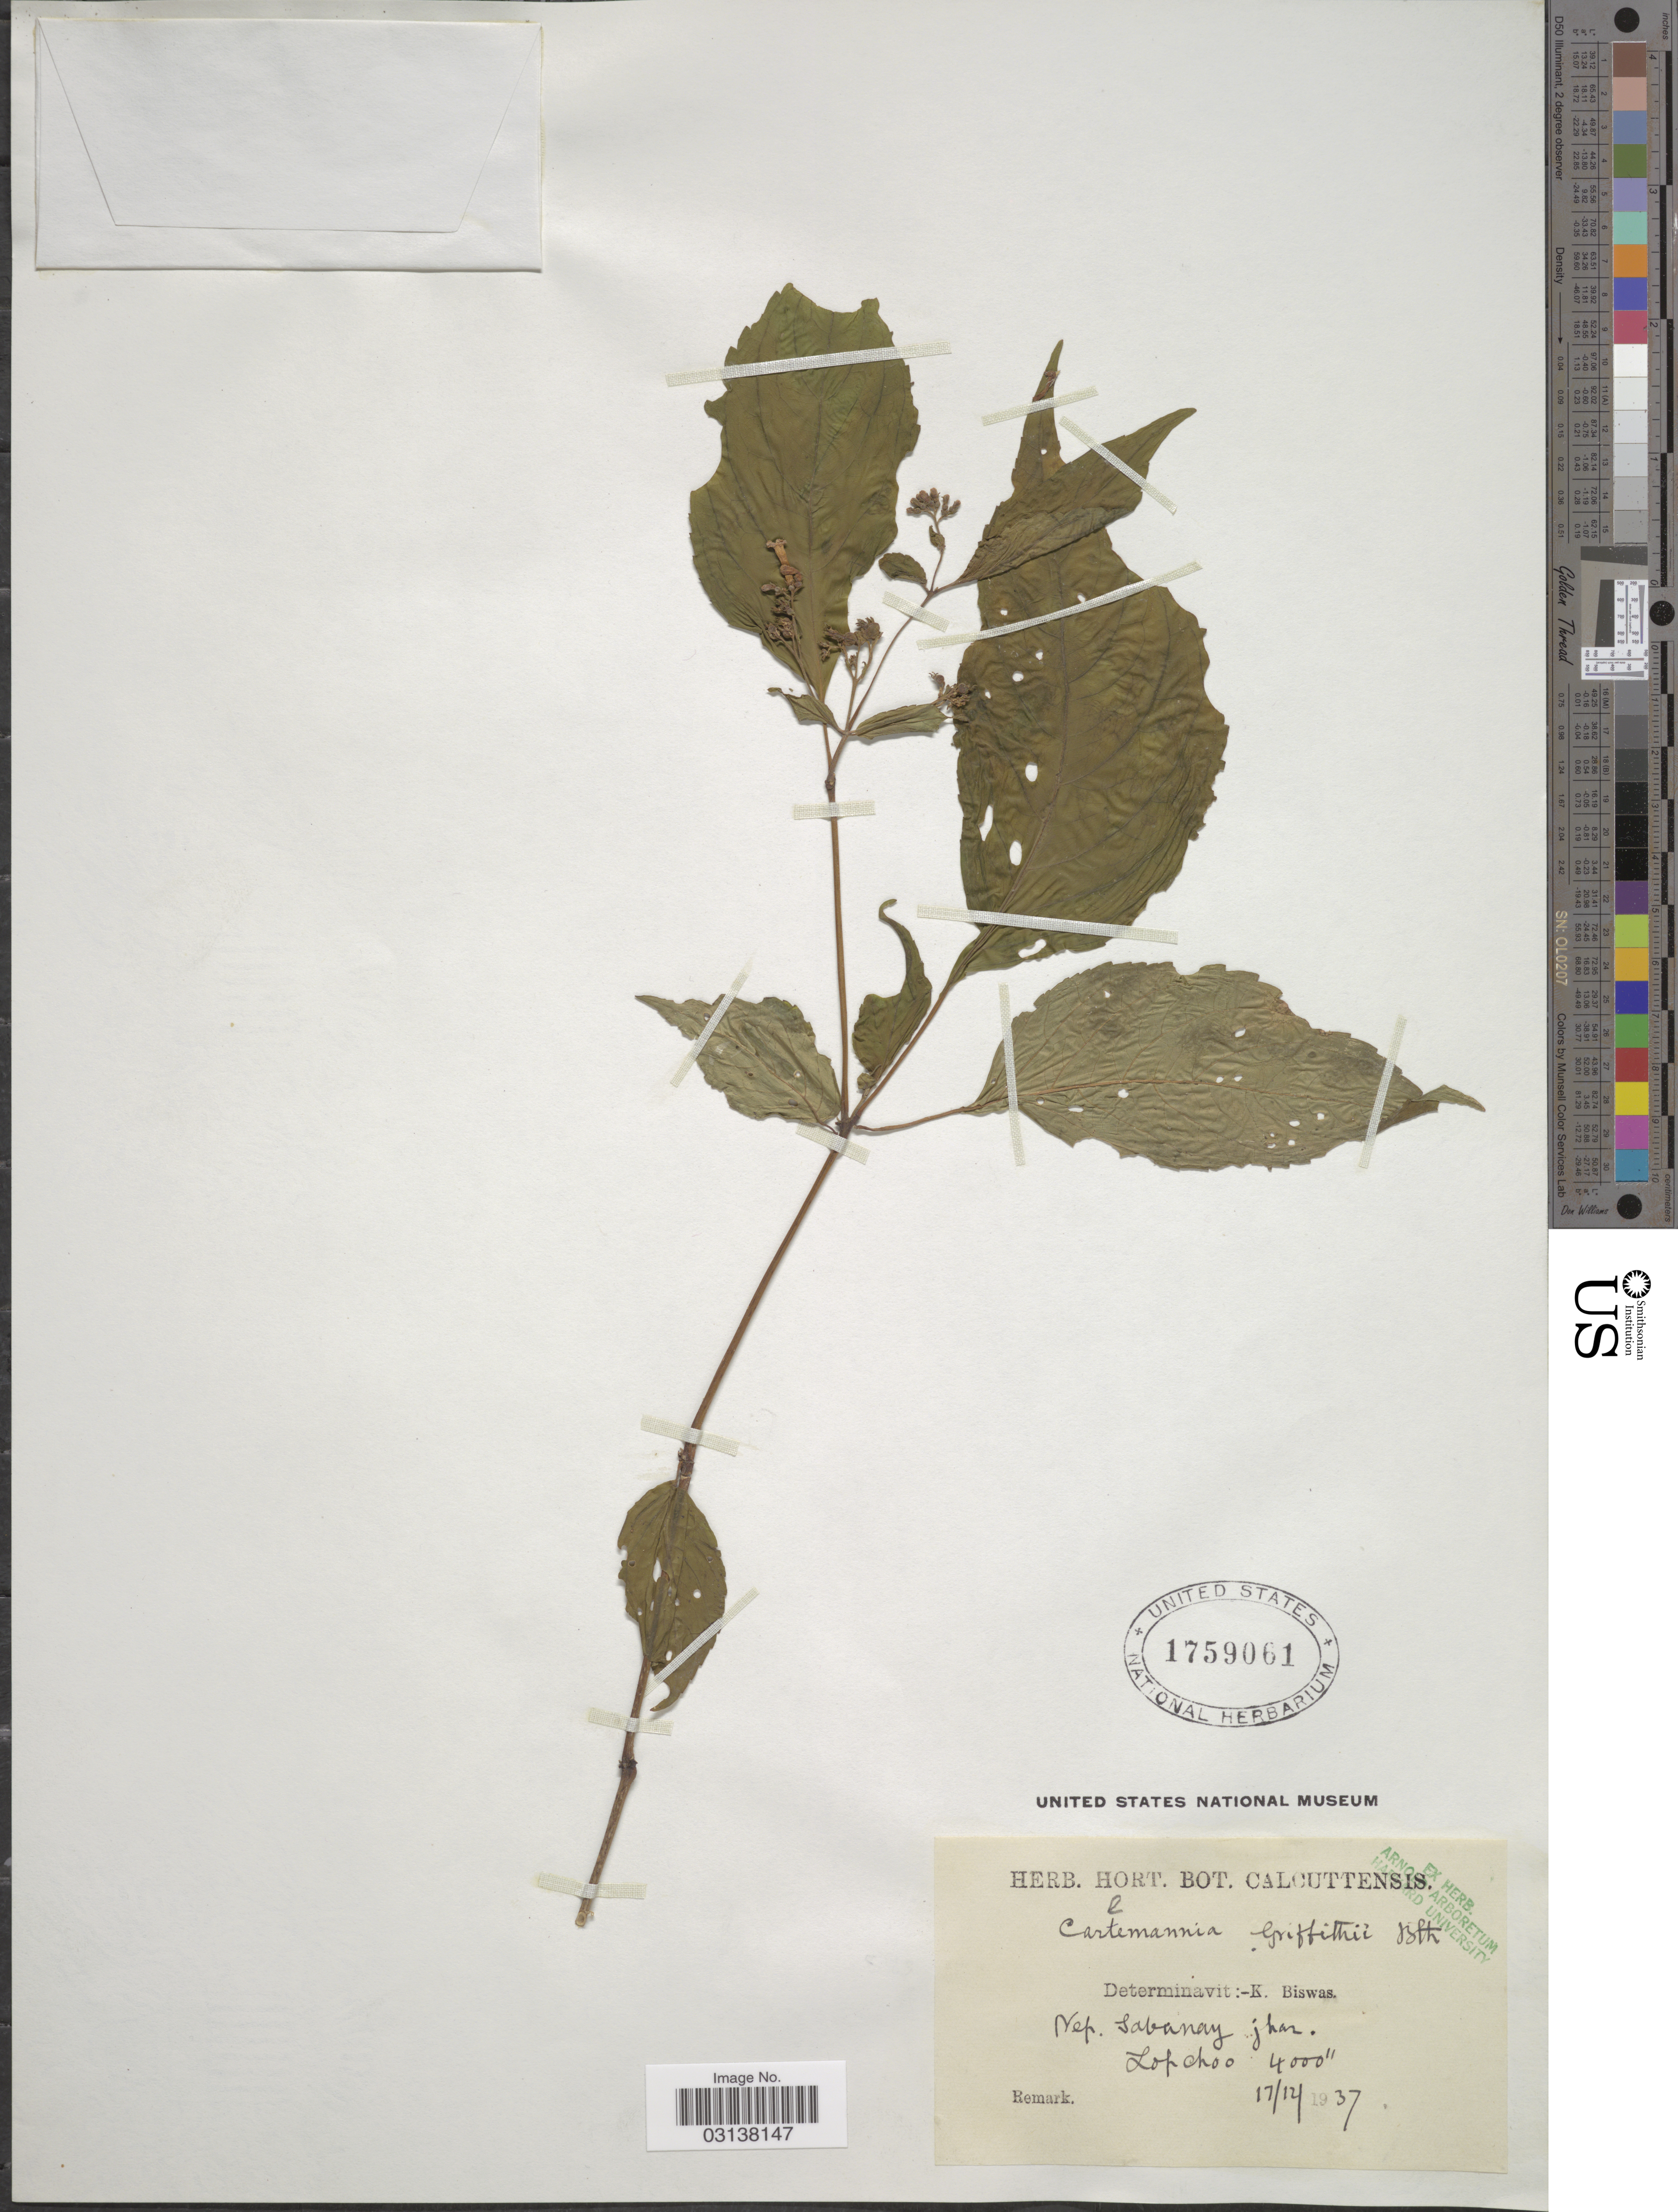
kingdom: Plantae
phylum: Tracheophyta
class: Magnoliopsida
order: Lamiales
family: Carlemanniaceae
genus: Carlemannia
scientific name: Carlemannia griffithii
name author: Benth.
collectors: ex Herb. Hort. Bot. Calcuttensis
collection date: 1937-12-17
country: India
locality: Nep. sabanay jhar. Lopchoo.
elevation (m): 1219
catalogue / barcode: US 1759061